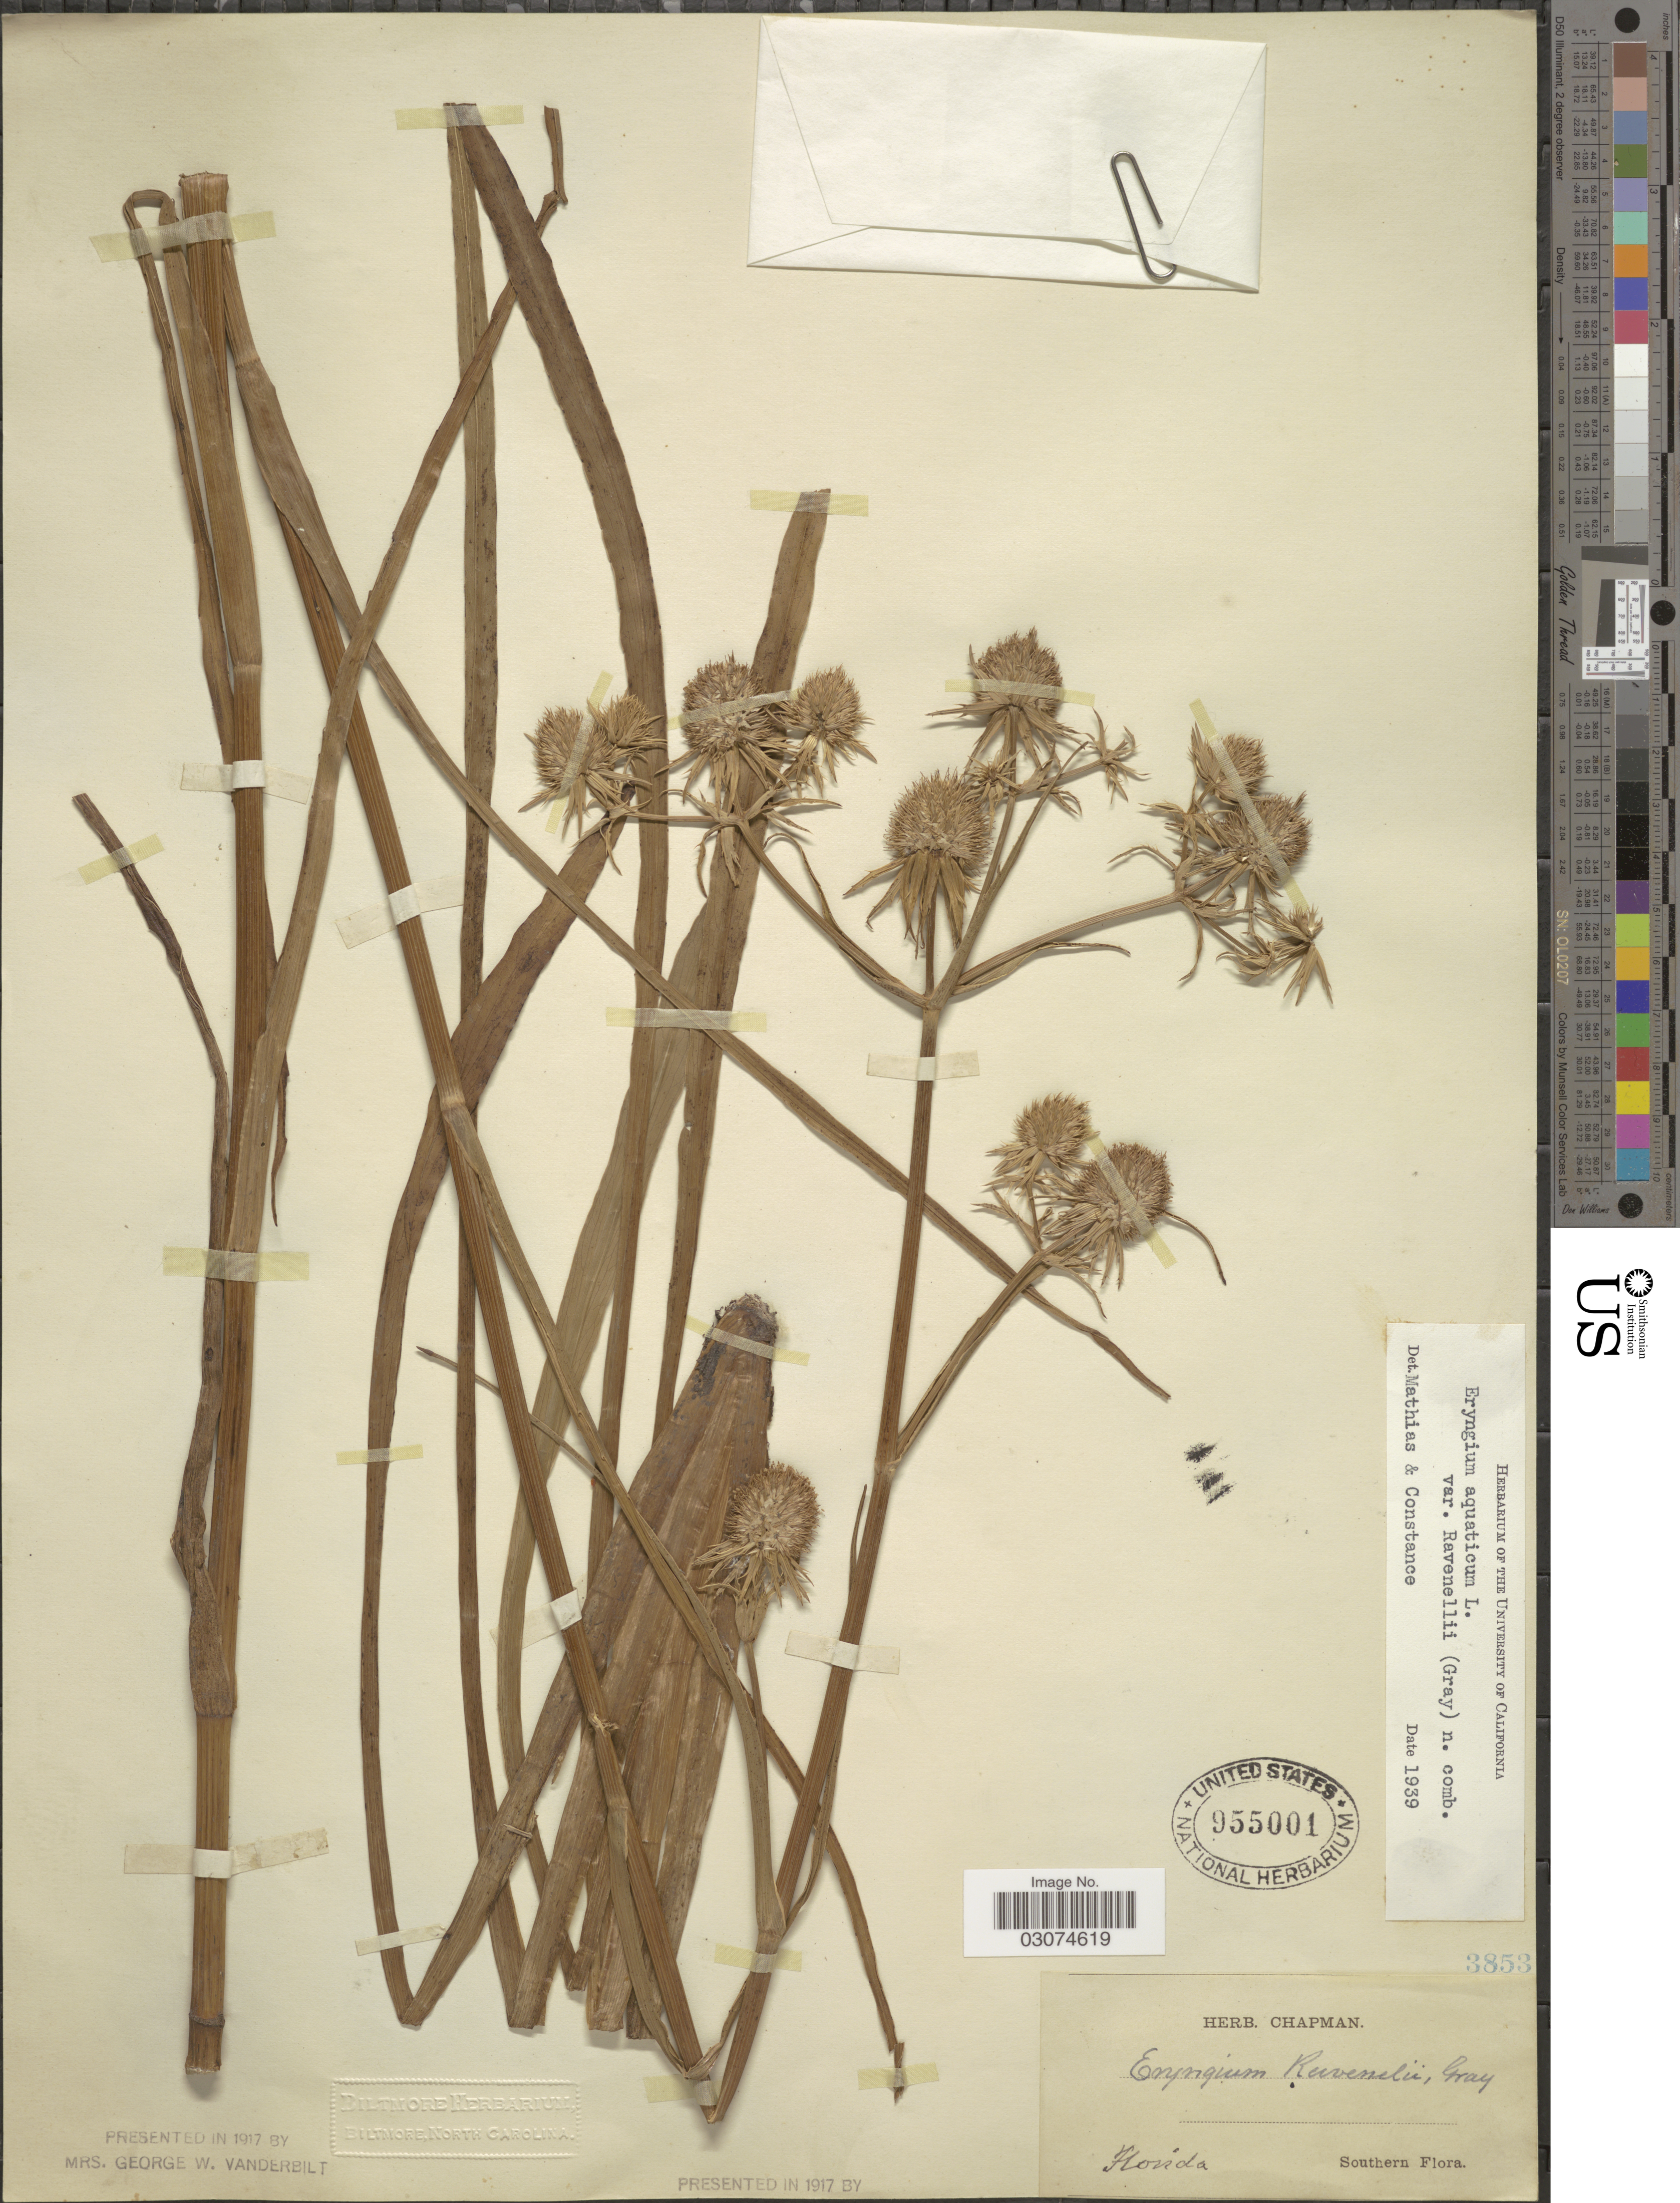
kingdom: Plantae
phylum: Tracheophyta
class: Magnoliopsida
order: Apiales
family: Apiaceae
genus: Eryngium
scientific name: Eryngium aquaticum var. ravenellii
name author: (A. Gray) Mathias & Constance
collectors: ex herb. Chapman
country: United States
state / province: Florida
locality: Southern Flora.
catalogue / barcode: US 955001